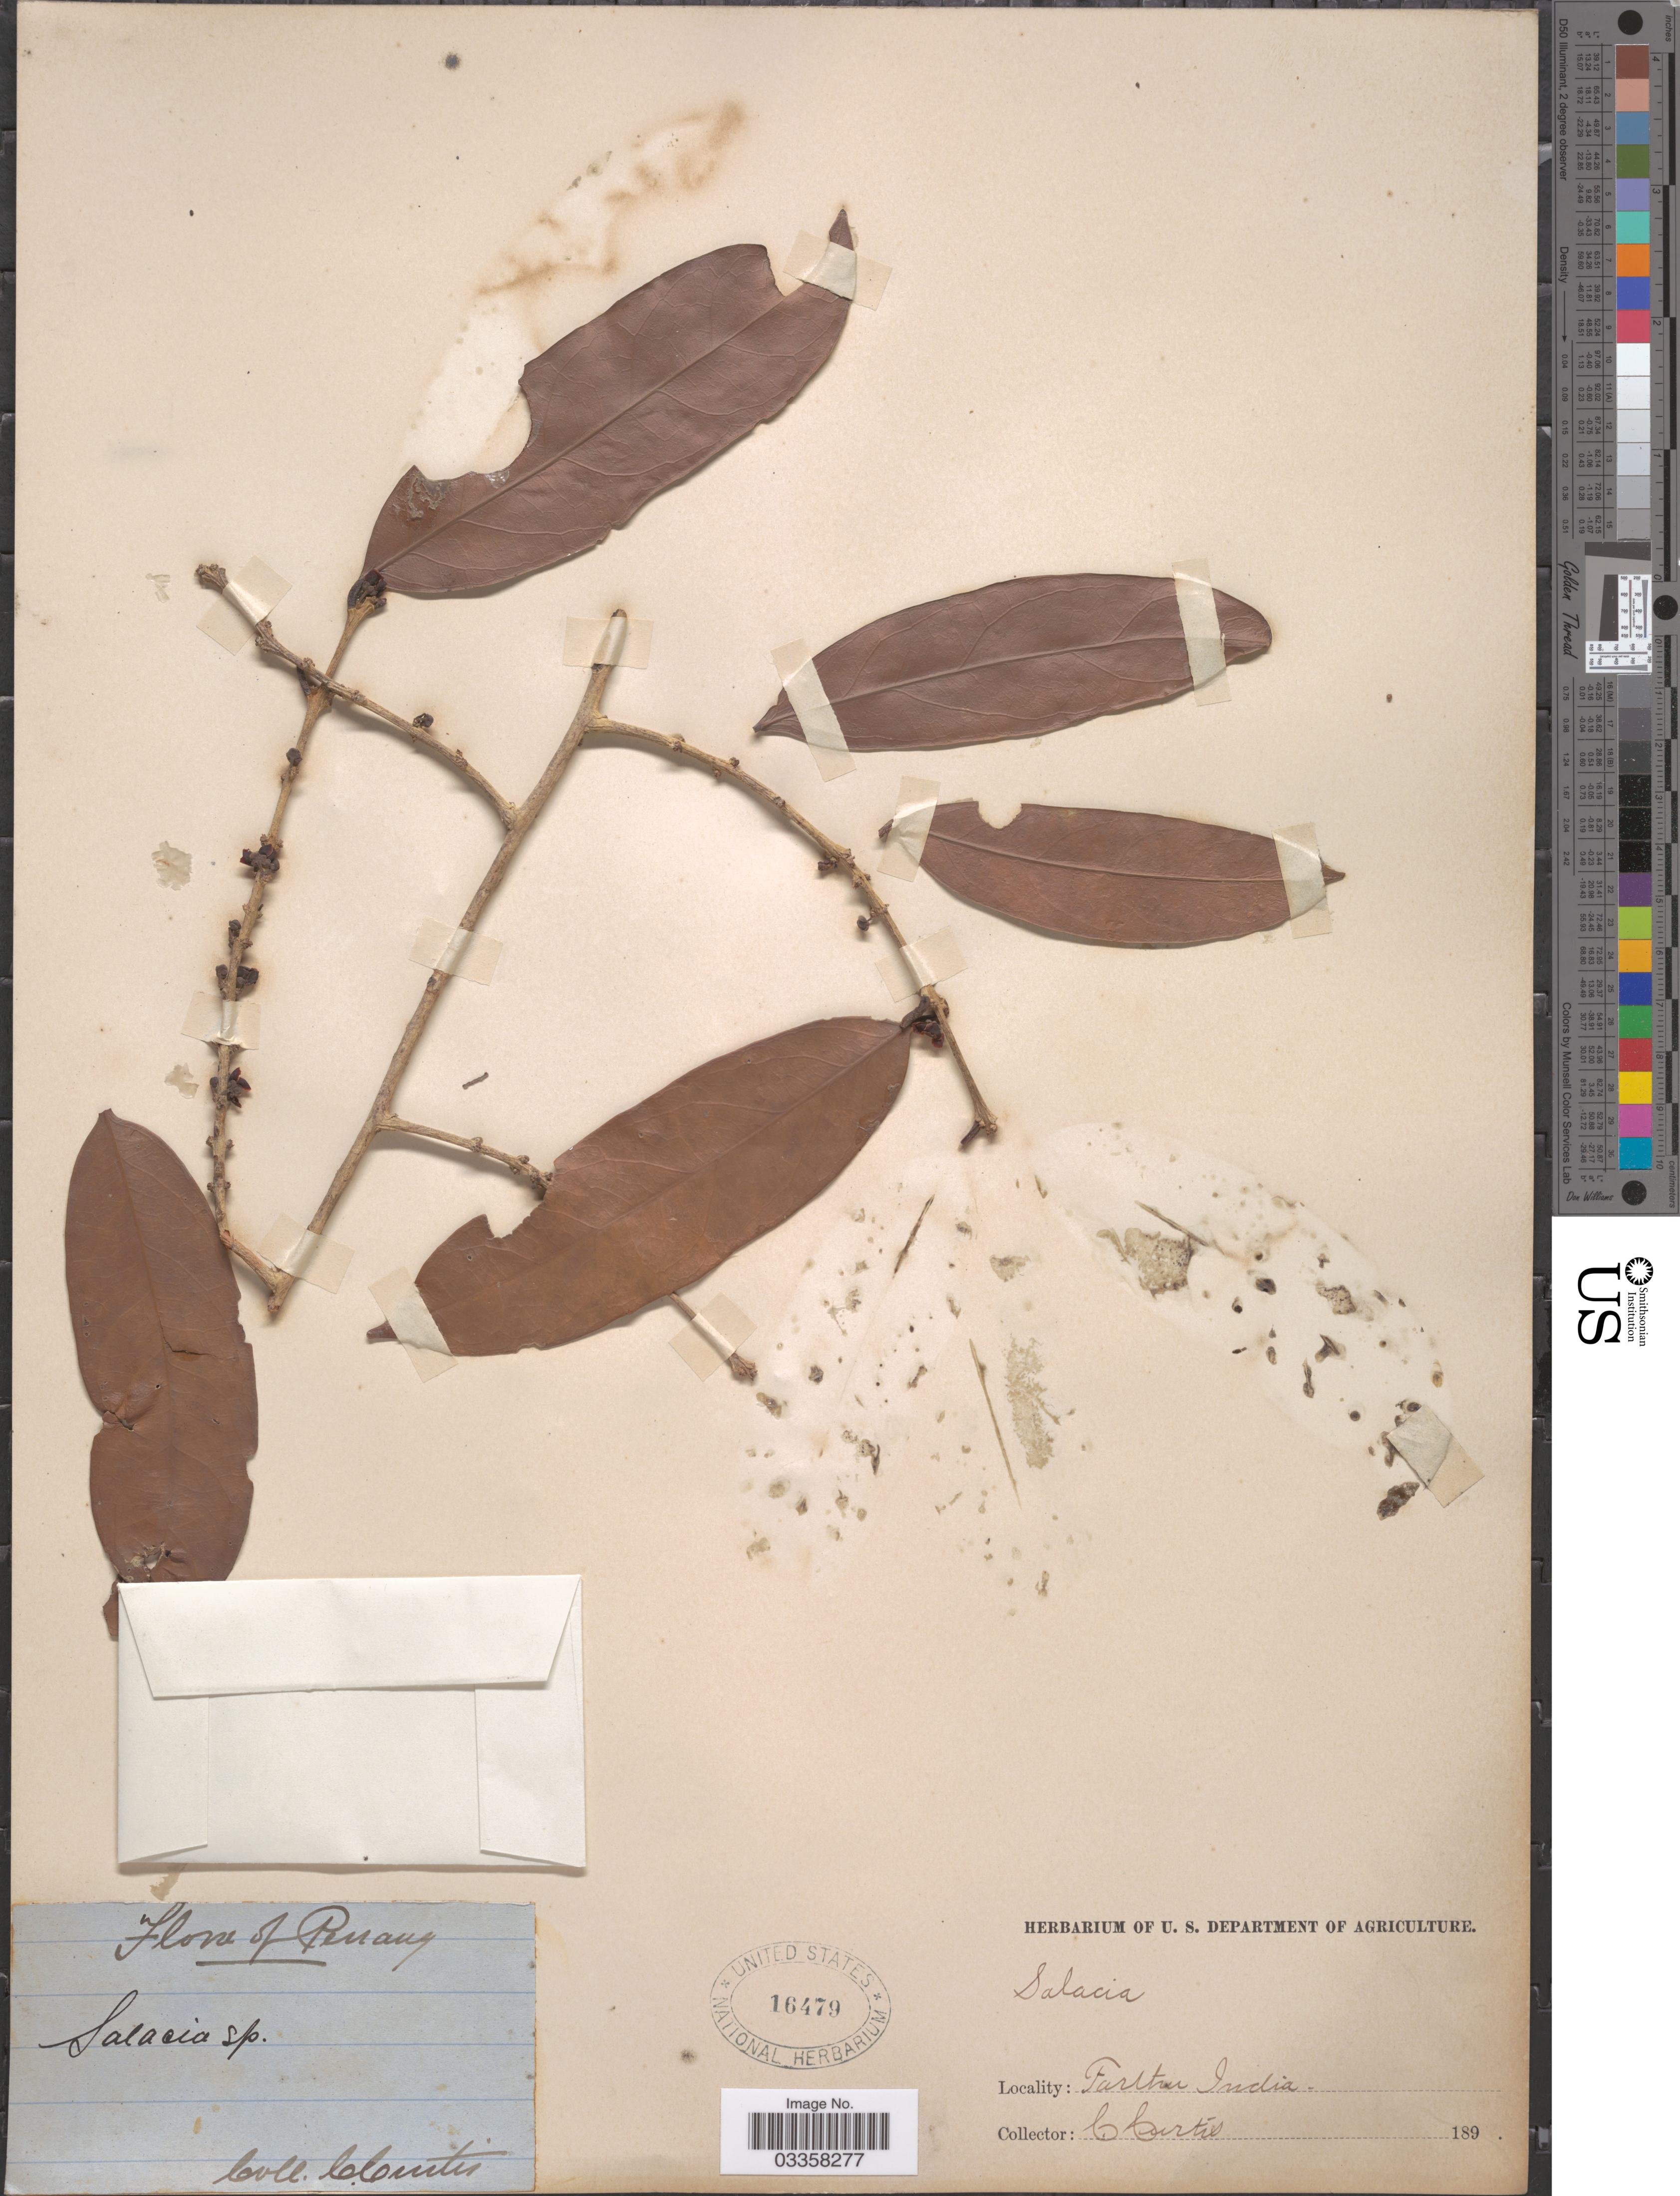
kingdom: Plantae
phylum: Tracheophyta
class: Magnoliopsida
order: Celastrales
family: Celastraceae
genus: Salacia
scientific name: Salacia sp.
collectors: C. Curtis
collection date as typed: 189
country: Malaysia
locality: Penang. Farther India.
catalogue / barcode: US 16479